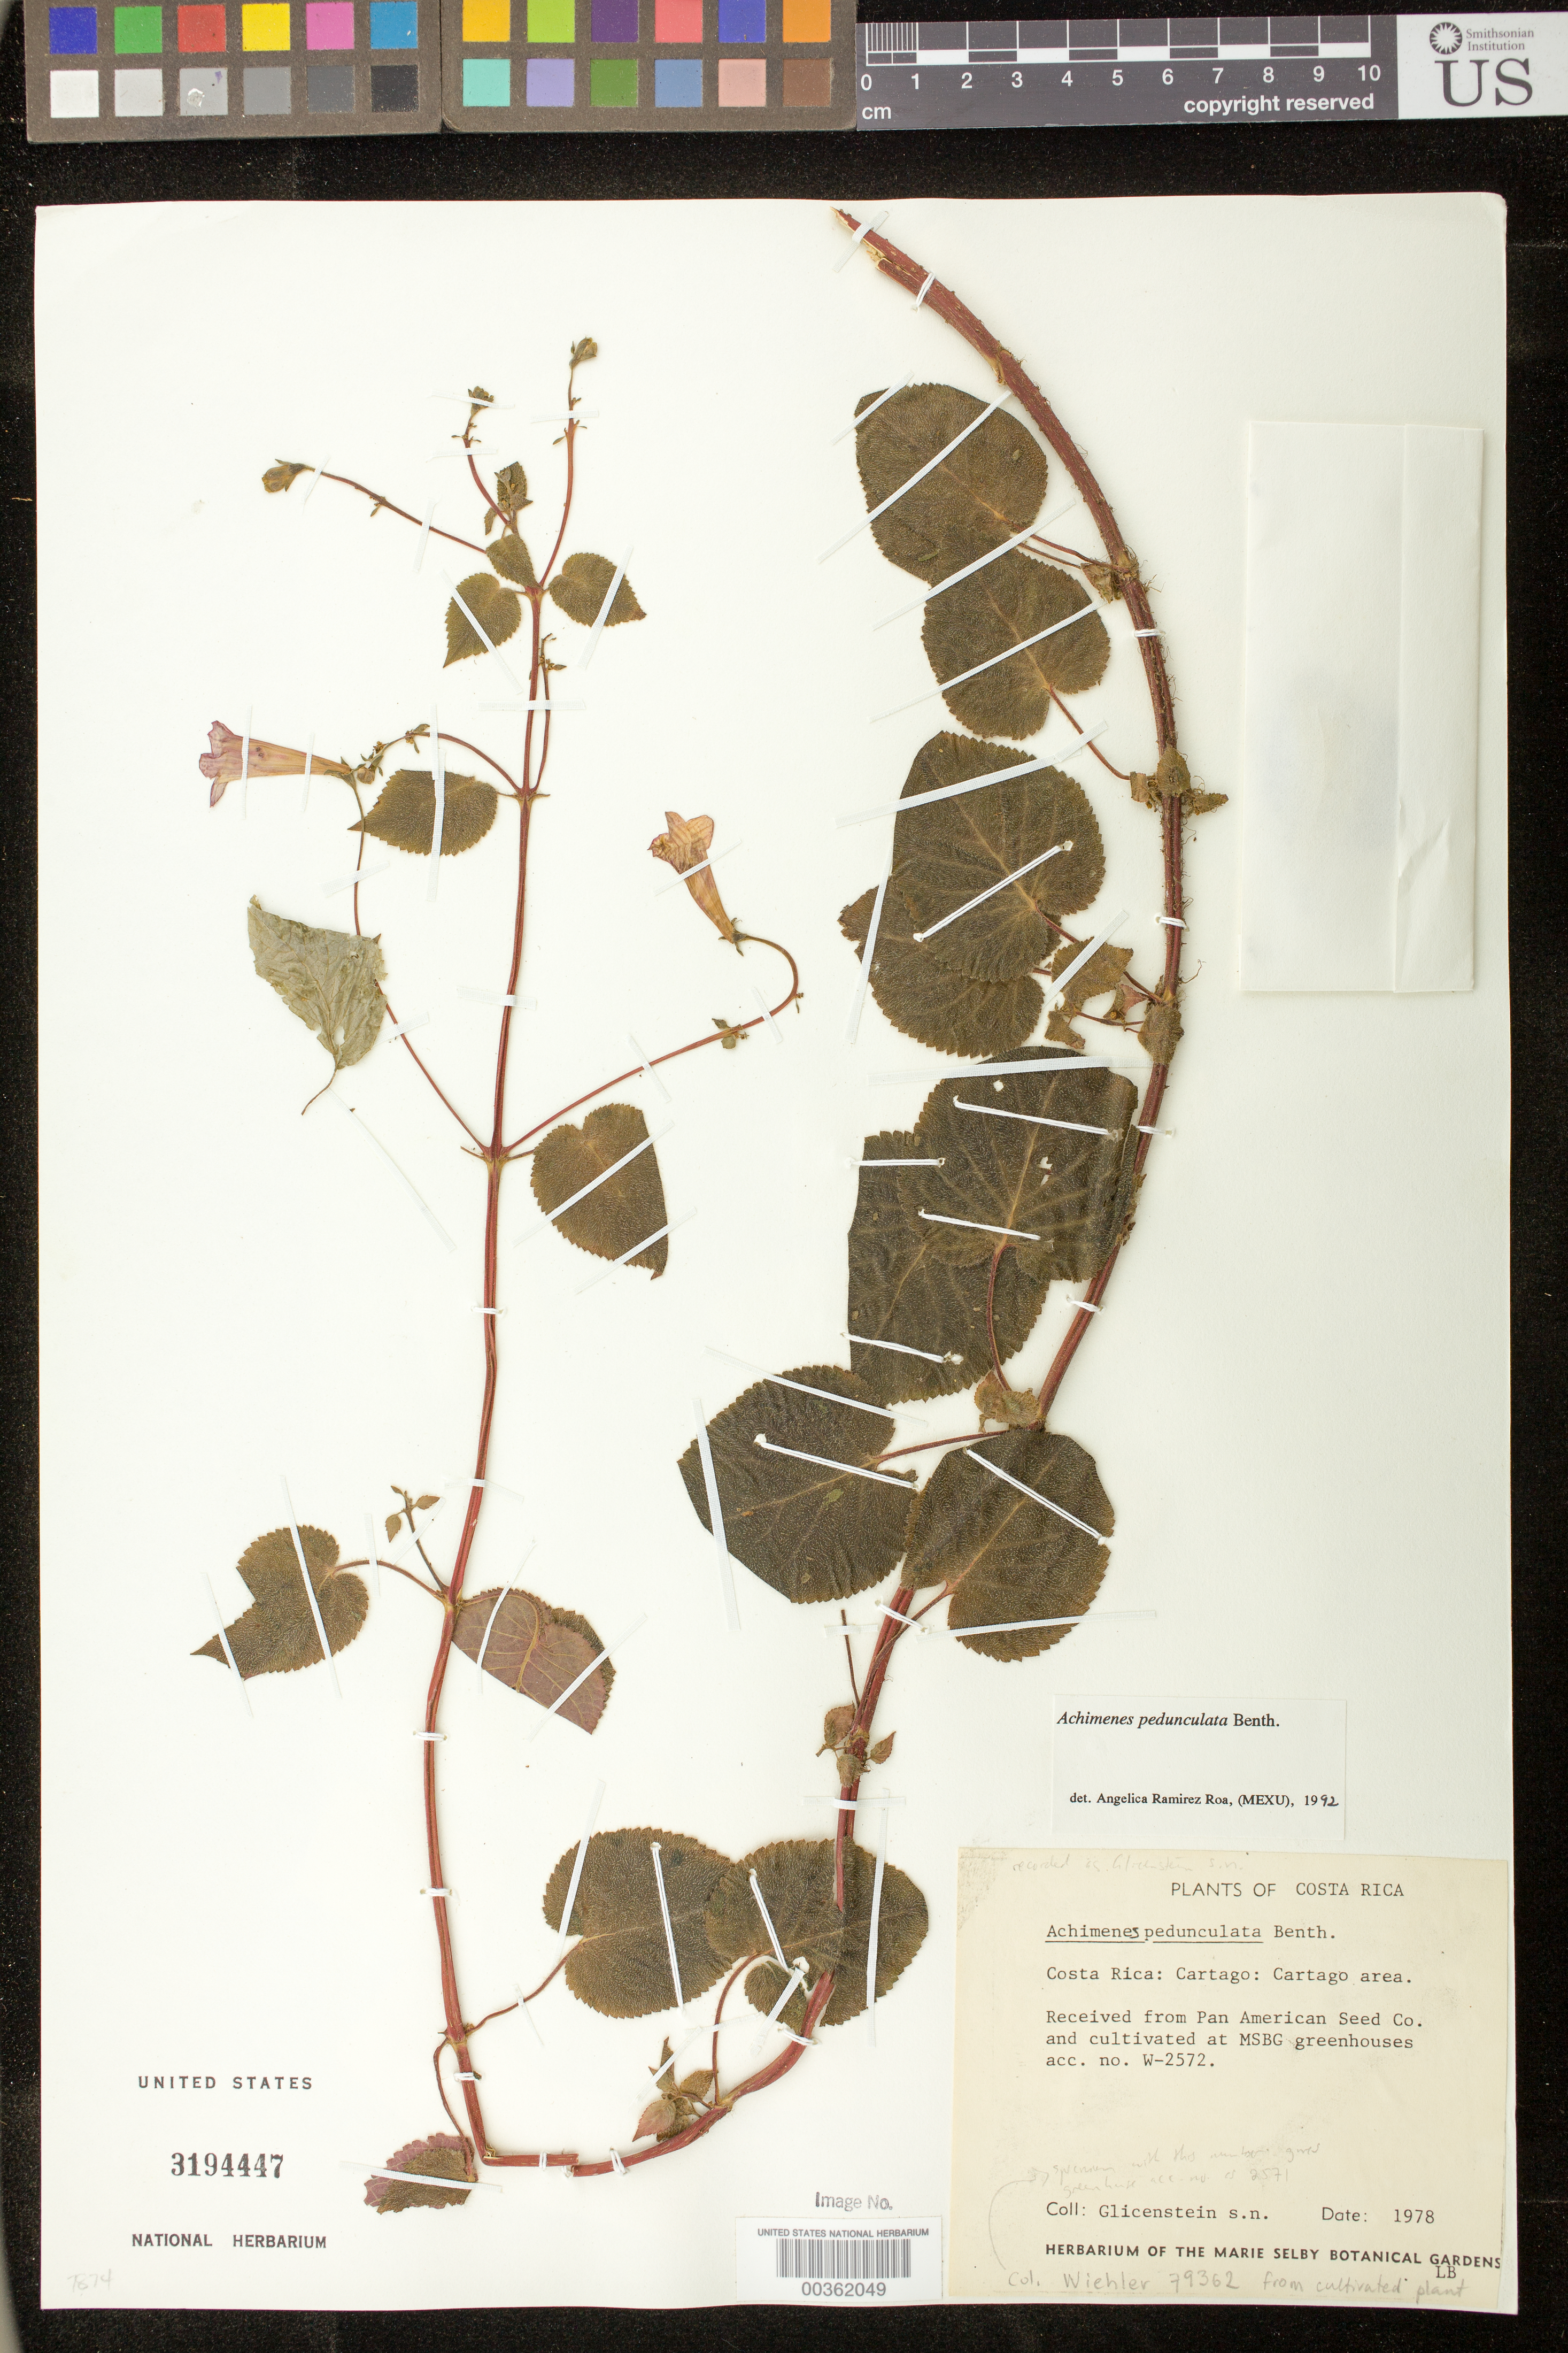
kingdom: Plantae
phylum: Tracheophyta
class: Magnoliopsida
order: Lamiales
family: Gesneriaceae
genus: Achimenes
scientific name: Achimenes pedunculata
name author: Benth.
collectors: L. Glicenstein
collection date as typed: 1978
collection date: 1978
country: Costa Rica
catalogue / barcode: US 3194447